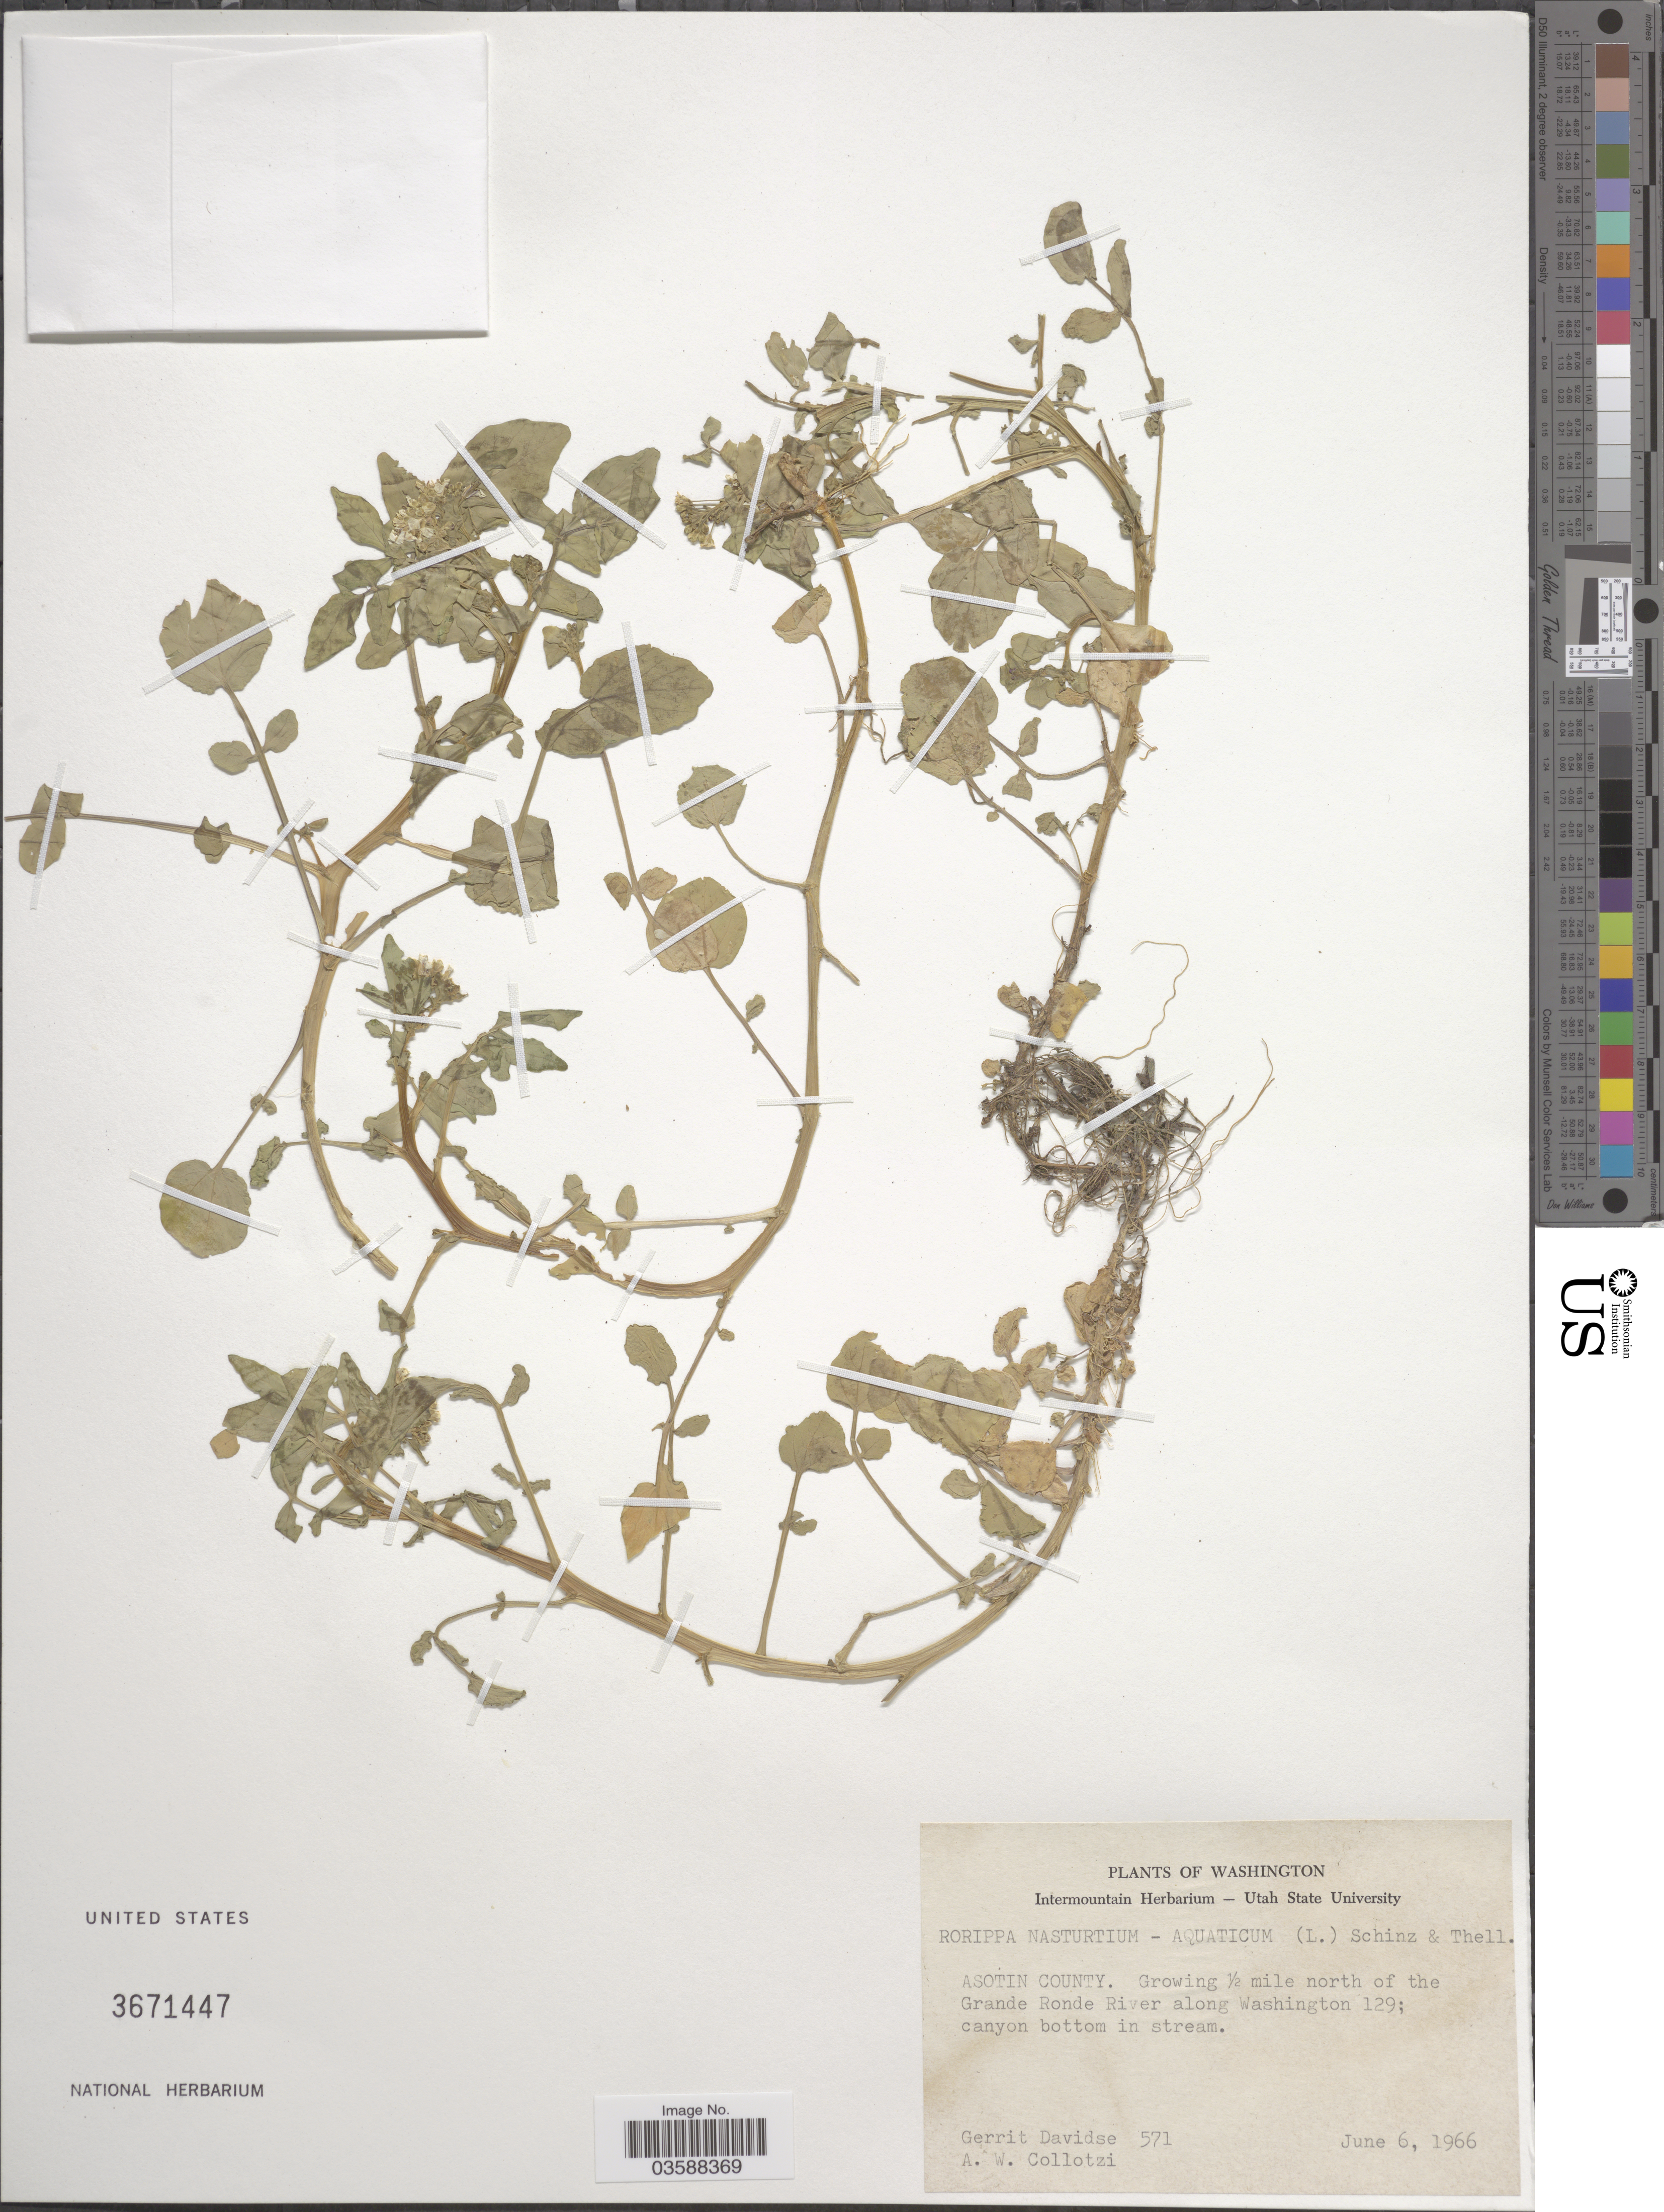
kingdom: Plantae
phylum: Tracheophyta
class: Magnoliopsida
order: Brassicales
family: Brassicaceae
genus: Nasturtium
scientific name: Nasturtium officinale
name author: R. Br.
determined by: Strong, M. T., (US), Smithsonian Institution - National Museum of Natural History (UNITED STATES)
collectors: G. Davidse & A. W. Collotzi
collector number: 571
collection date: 1966-06-06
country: United States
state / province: Washington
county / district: Asotin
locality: Asotin county. Growing ½ mile north of the Grande Ronde River along Washington 129; canyon bottom in stream.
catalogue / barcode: US 3671447